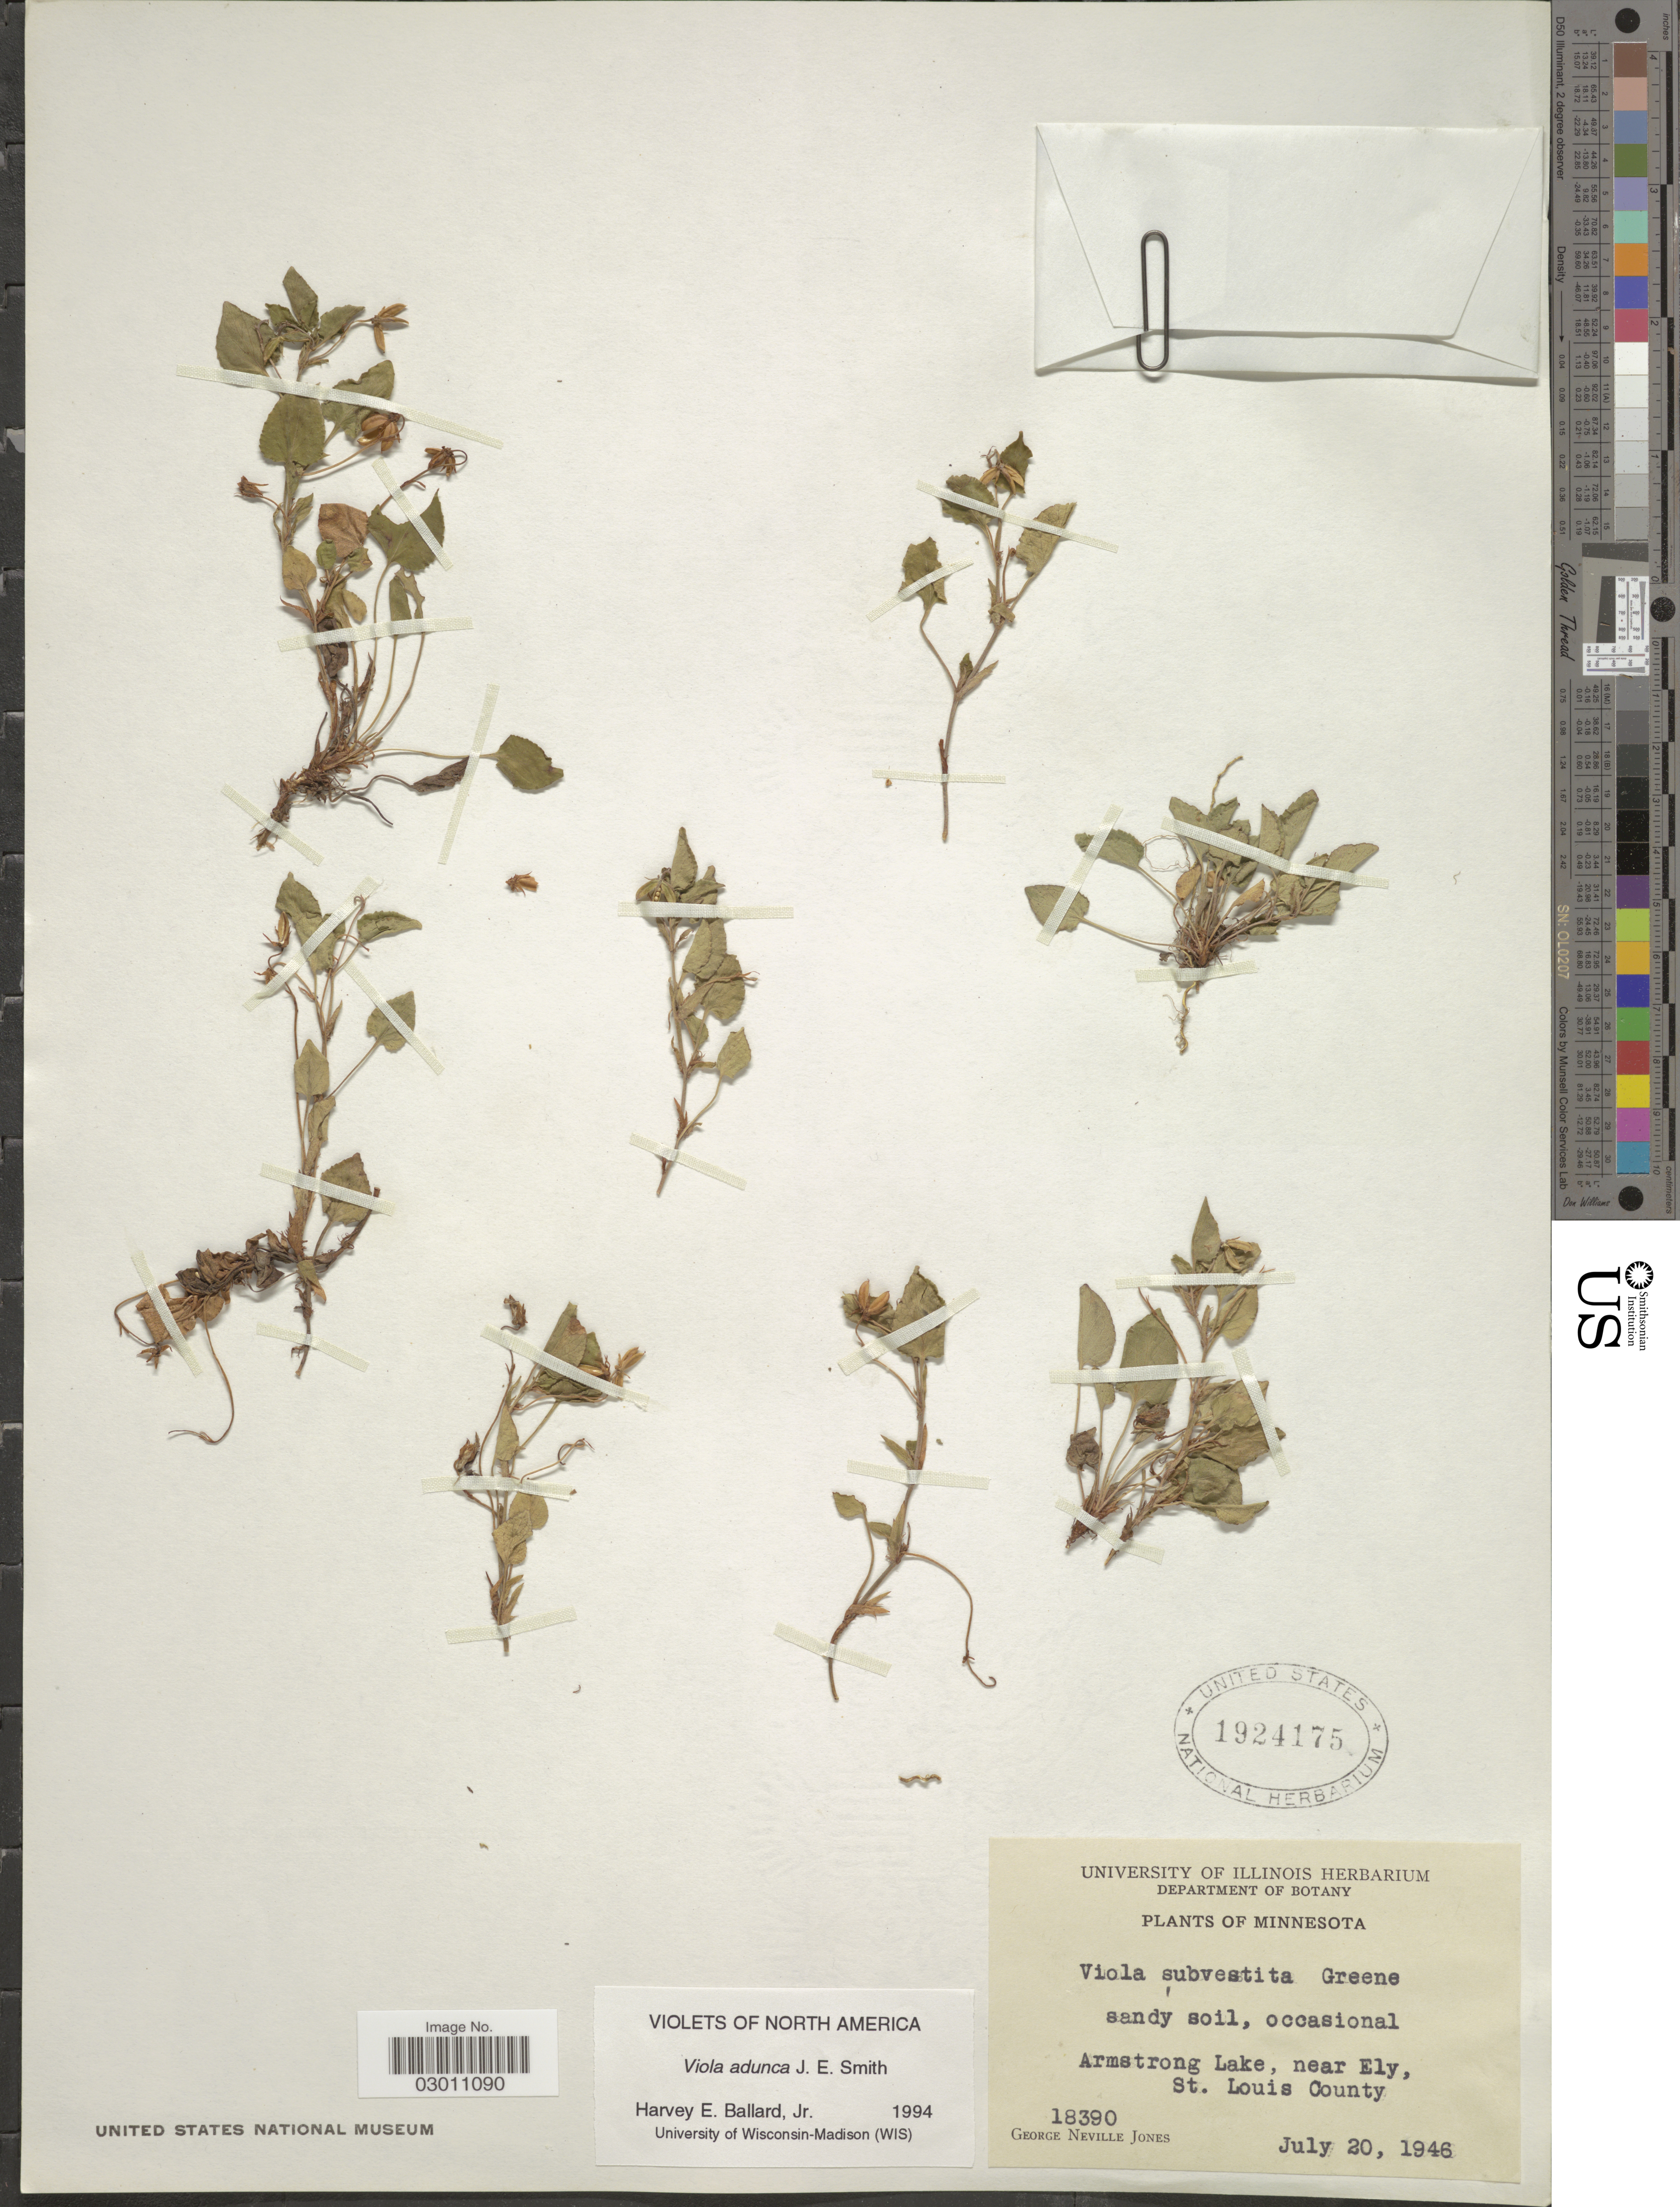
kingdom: Plantae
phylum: Tracheophyta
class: Magnoliopsida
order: Malpighiales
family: Violaceae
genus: Viola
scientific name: Viola adunca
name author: Sm.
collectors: G. N. Jones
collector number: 18390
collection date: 1946-07-20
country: United States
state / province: Minnesota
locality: Armstrong Lake, near Ely, St. Louis County.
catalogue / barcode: US 1924175